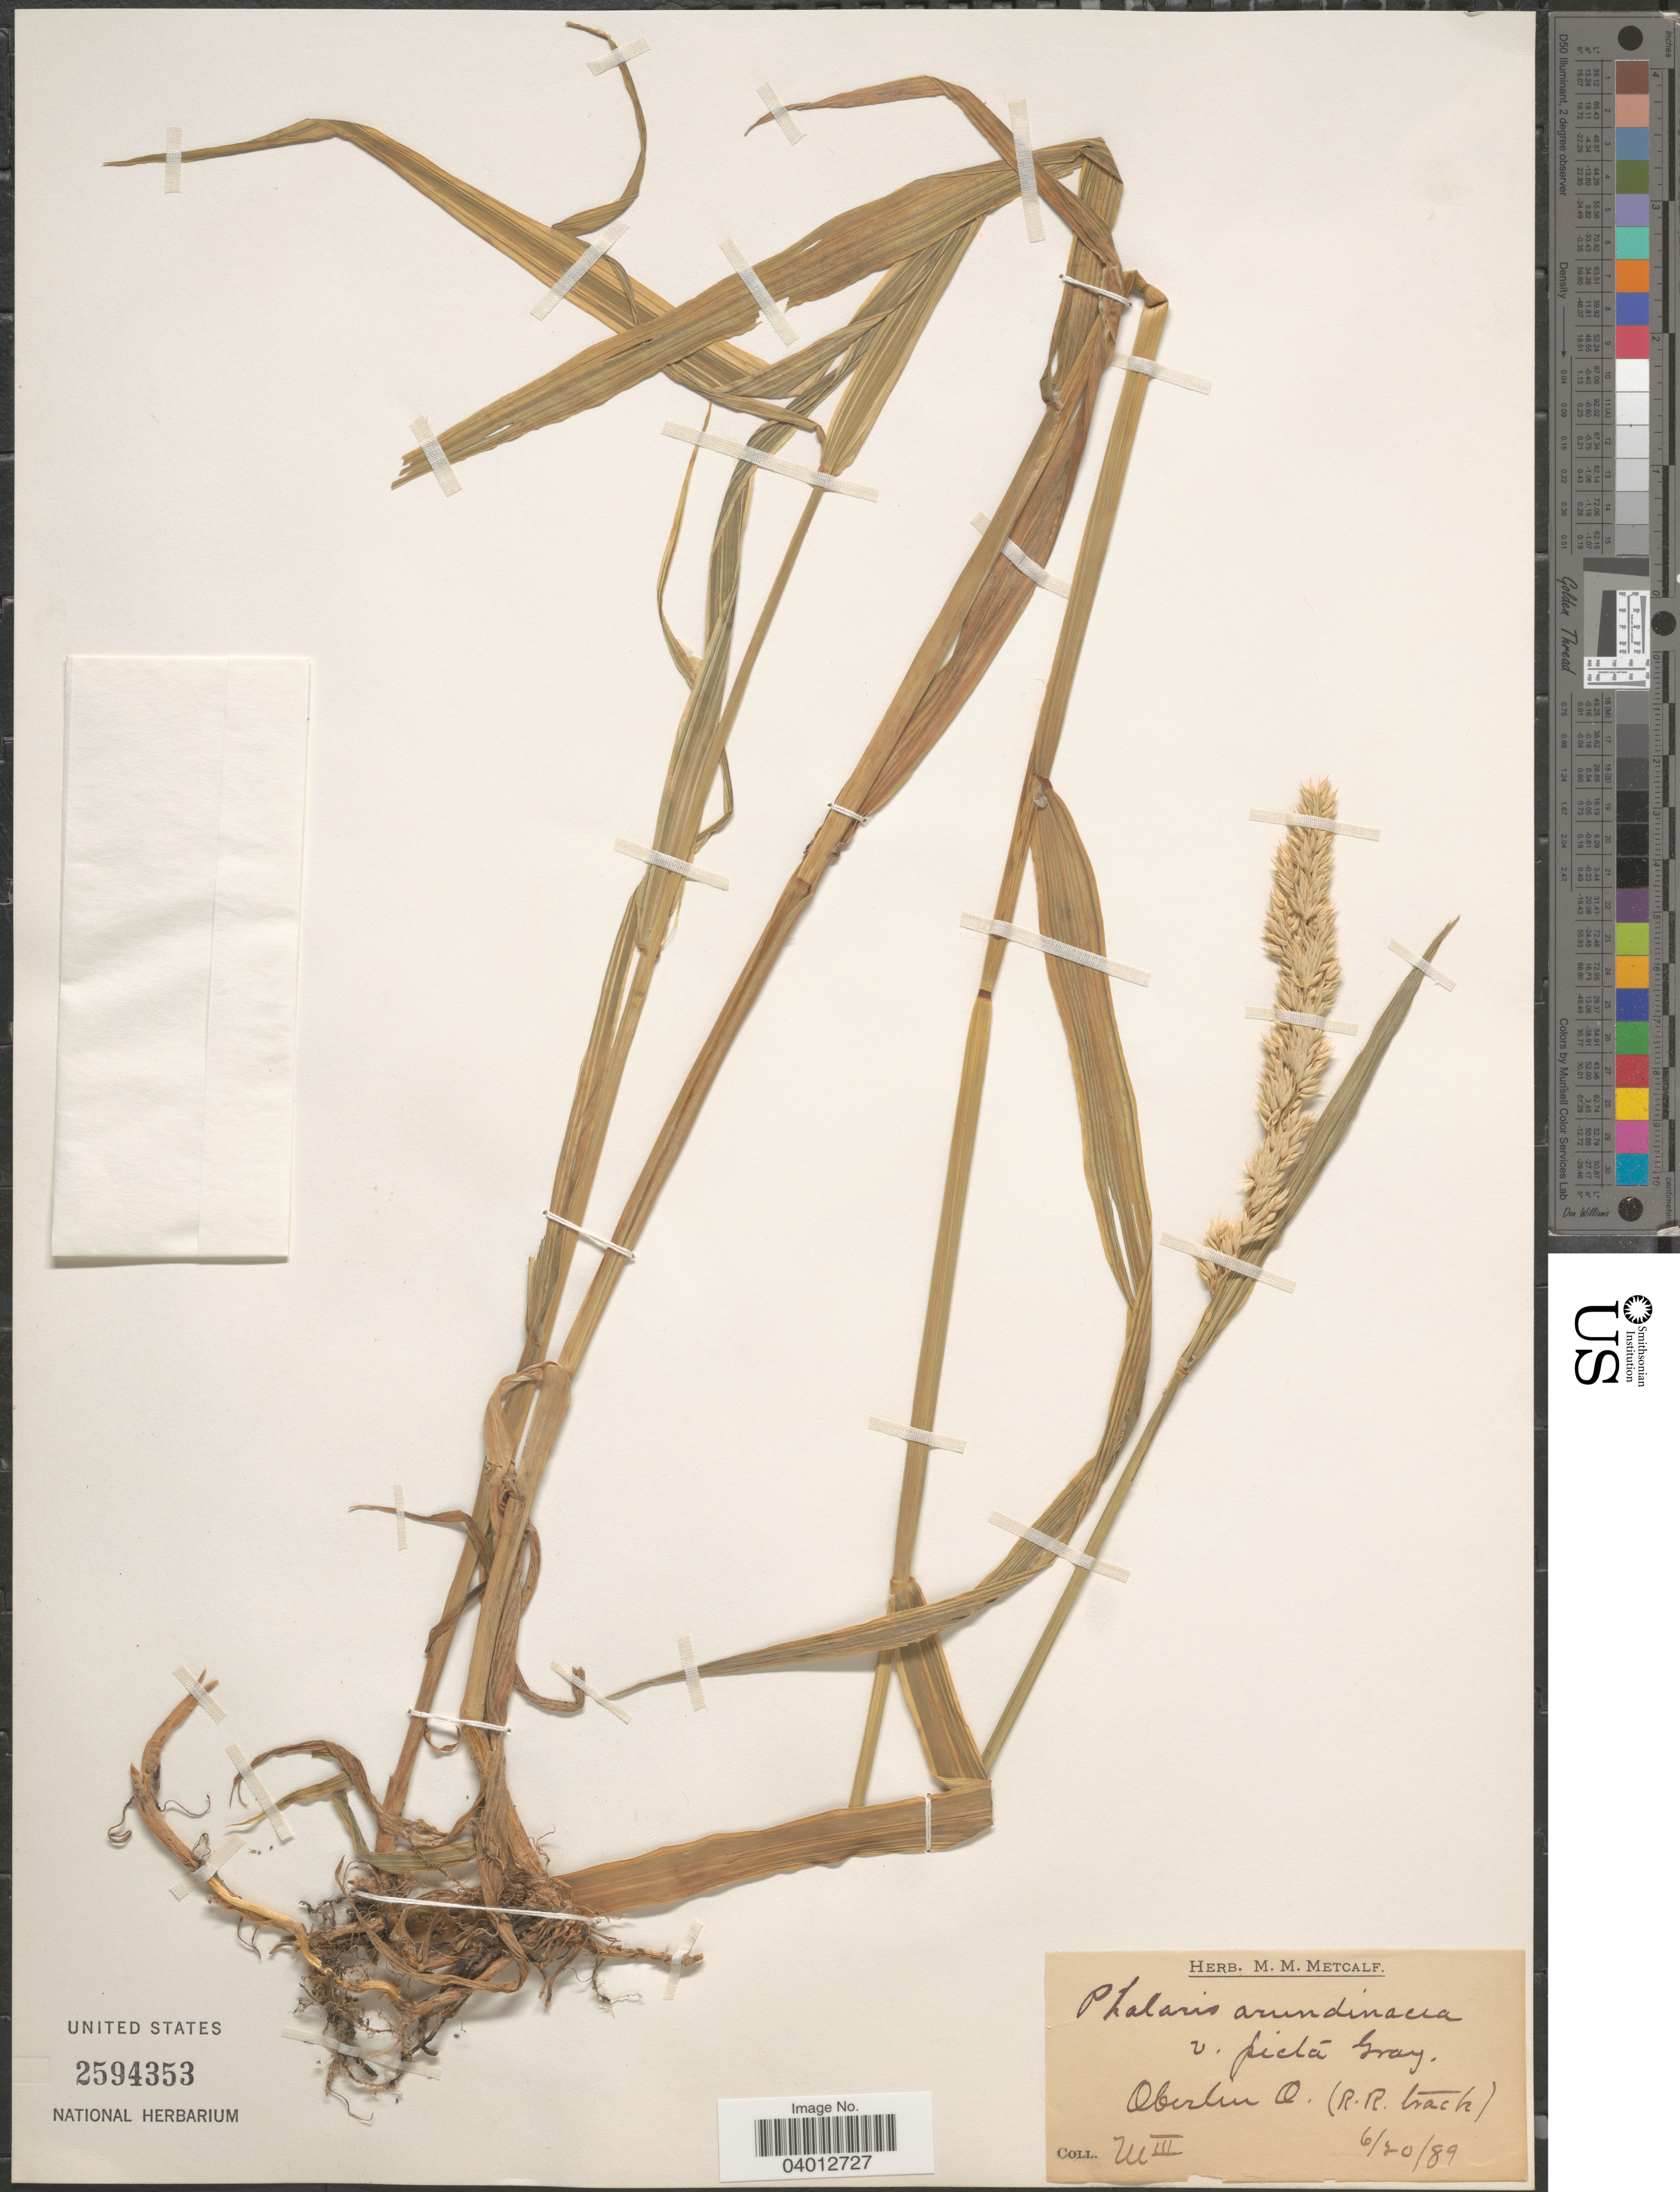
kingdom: Plantae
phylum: Tracheophyta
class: Liliopsida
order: Poales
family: Poaceae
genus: Phalaris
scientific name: Phalaris arundinacea var. picta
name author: Lam.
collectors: M. Metcalf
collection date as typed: Transcribed d/m/y: 20/6/89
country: United States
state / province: Ohio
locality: Oberlin (R.R. track).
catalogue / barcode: US 2594353